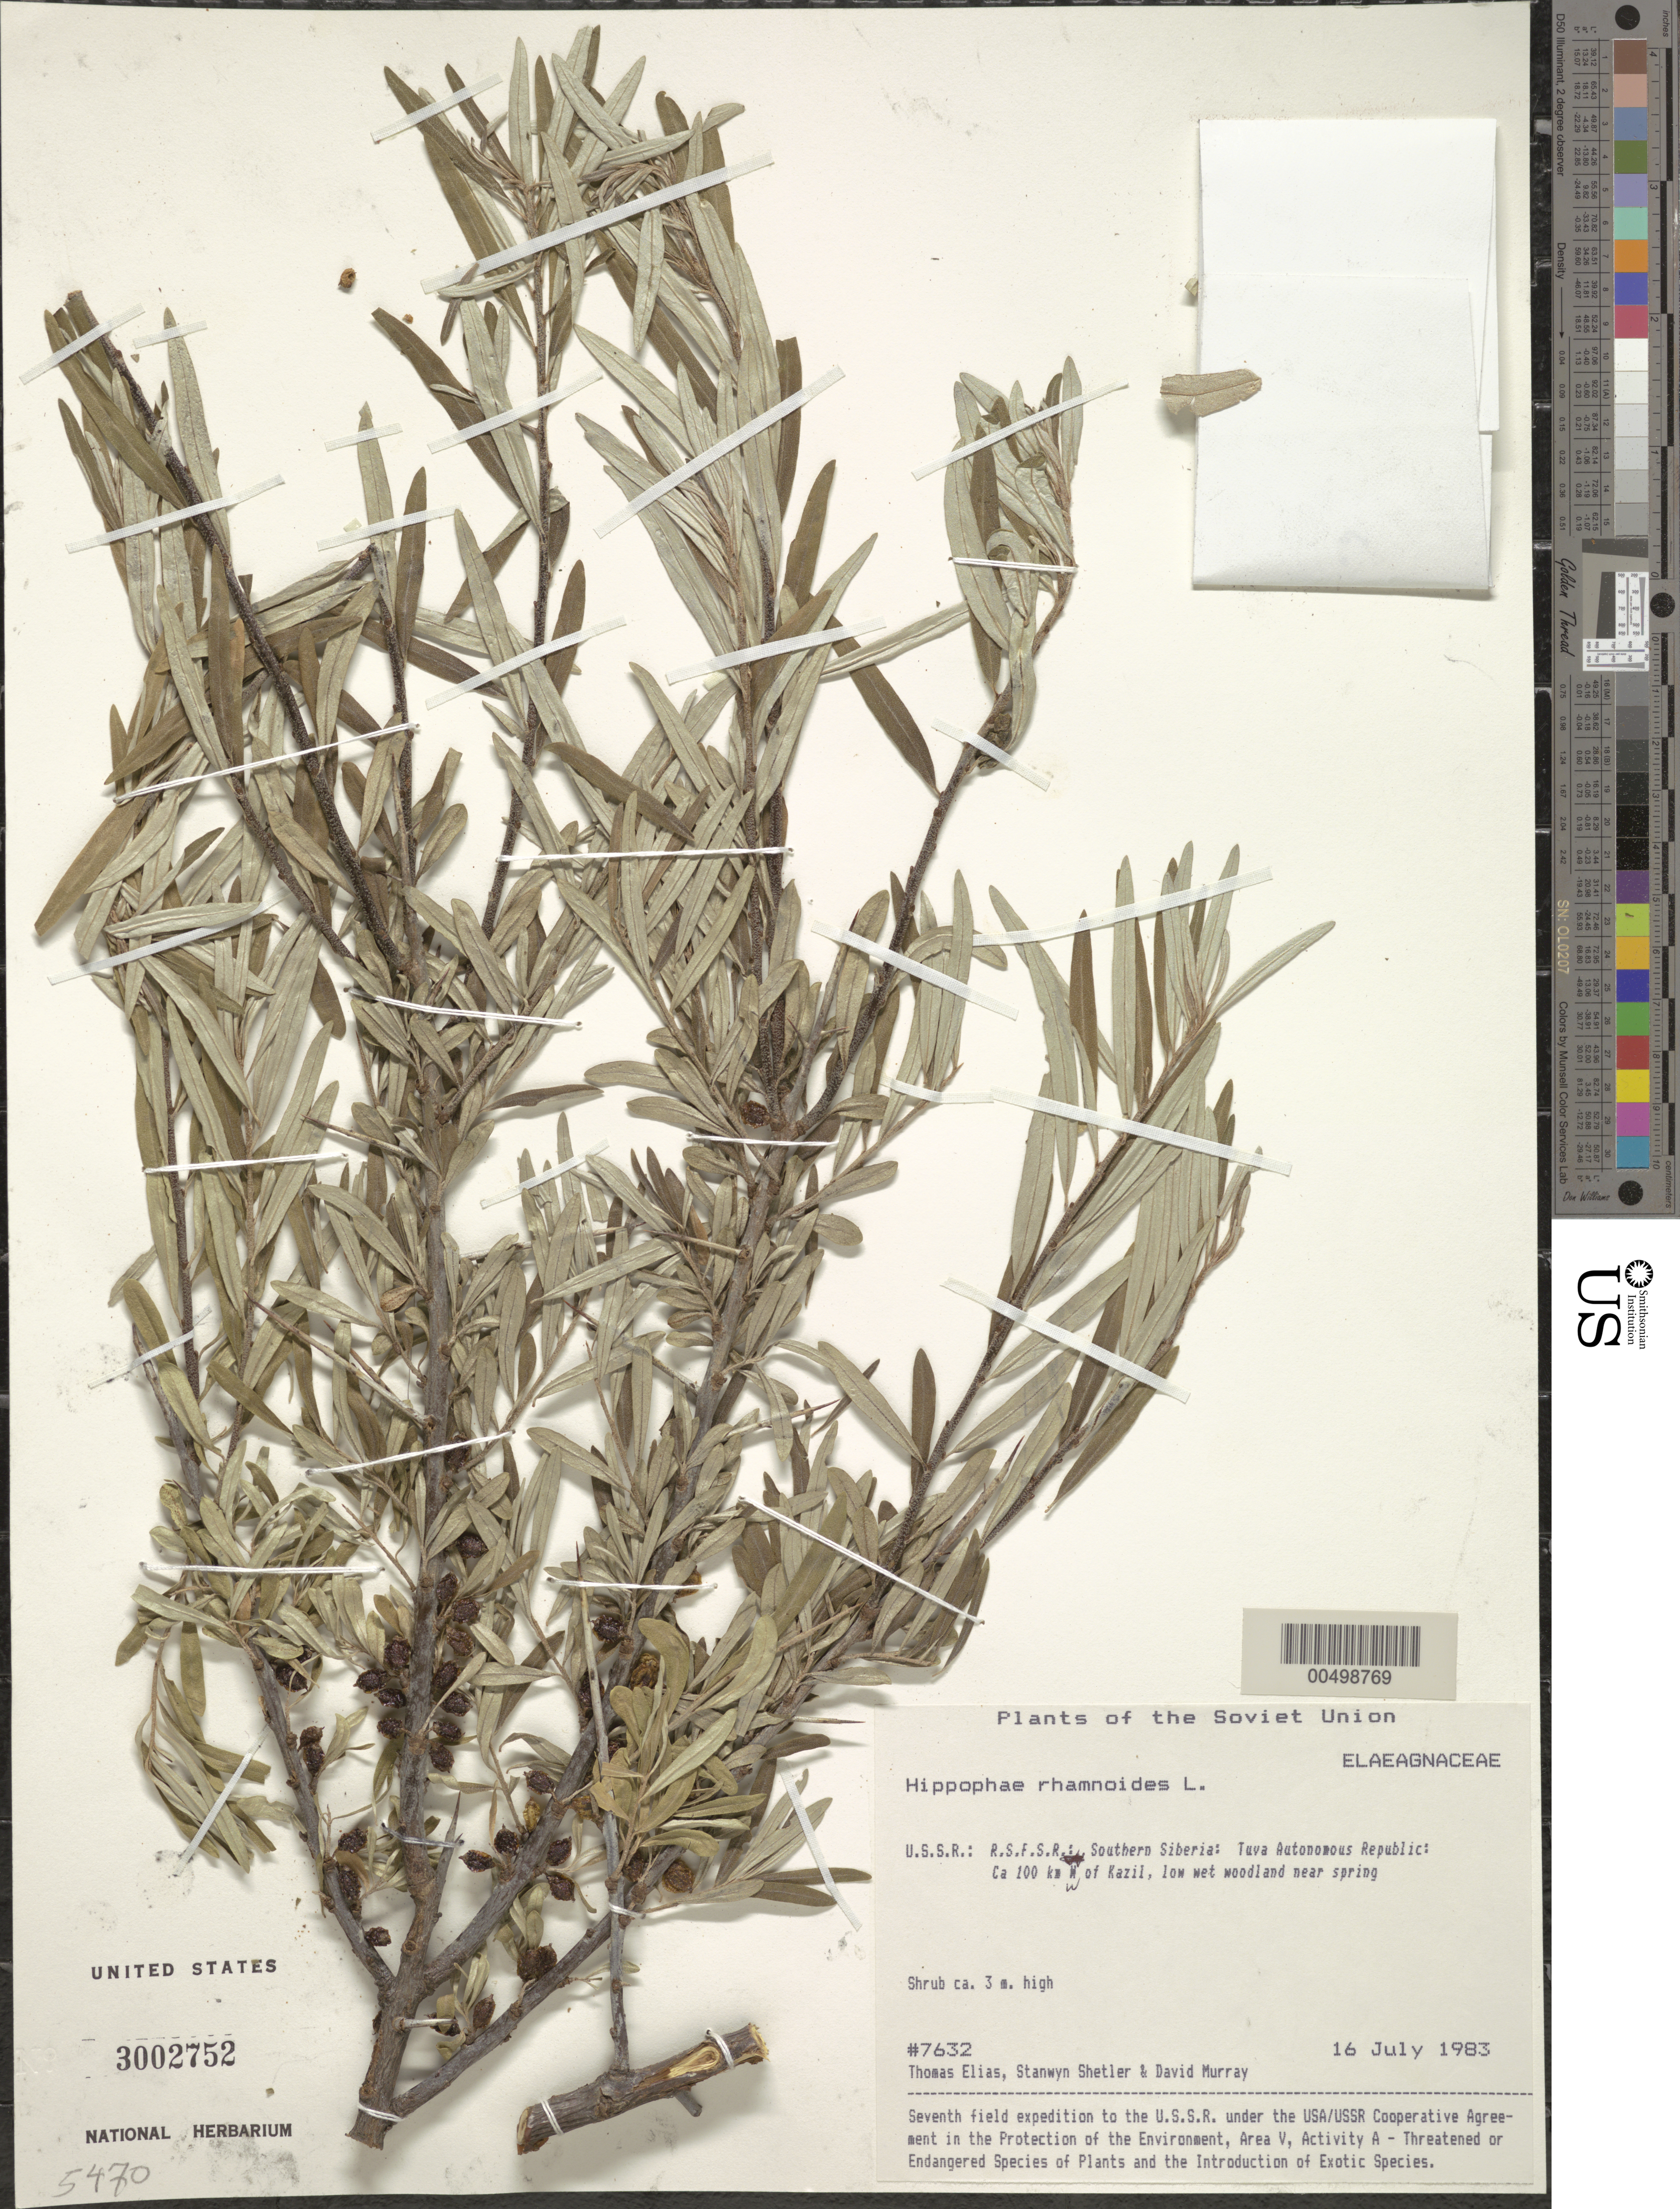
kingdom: Plantae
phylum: Tracheophyta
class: Magnoliopsida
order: Rosales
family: Elaeagnaceae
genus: Hippophae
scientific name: Hippophae rhamnoides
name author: L.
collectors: T. Elias, S. Shetler & D. F. Murray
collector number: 7632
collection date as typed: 16 Jul 1983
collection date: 1983-07-16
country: Russian Federation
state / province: Tuva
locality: ca. 100 km W of Kazil [Kyzyl]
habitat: low wet woodland near spring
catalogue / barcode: US 3002752